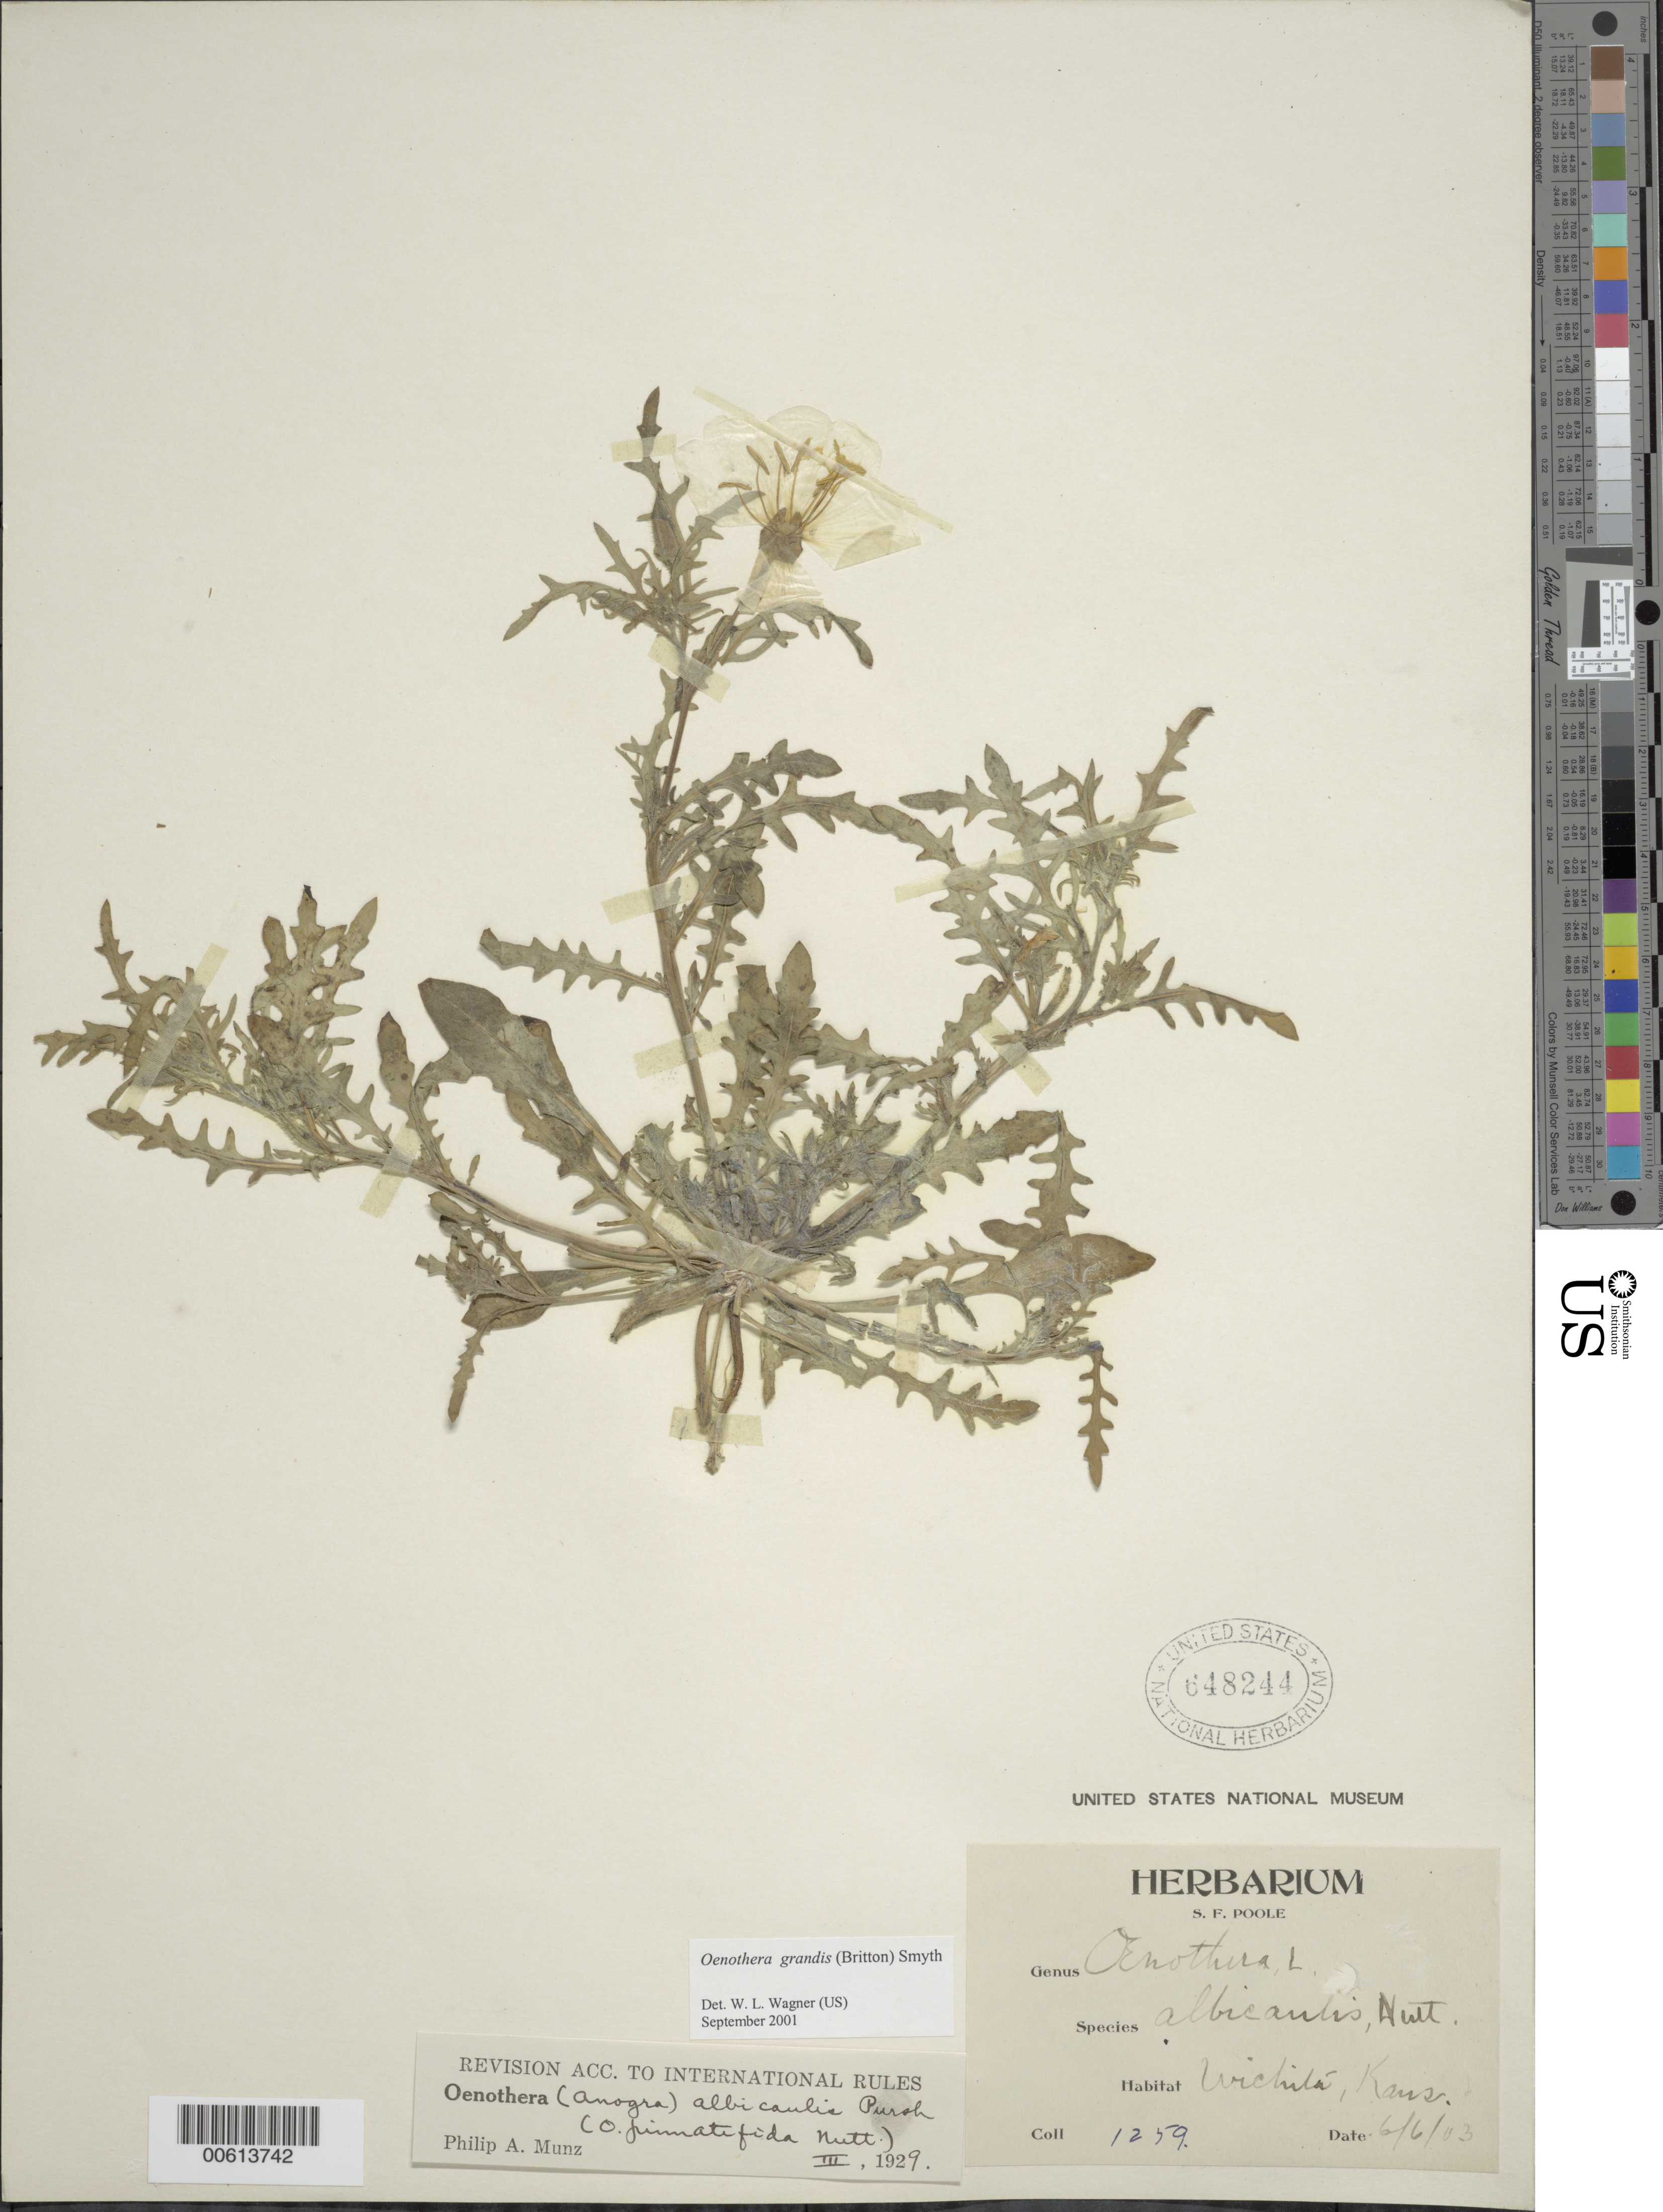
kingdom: Plantae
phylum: Tracheophyta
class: Magnoliopsida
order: Myrtales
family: Onagraceae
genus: Oenothera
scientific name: Oenothera grandis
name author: (Britton) Smyth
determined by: Wagner, W. L., (BOT), Smithsonian Institution - National Museum of Natural History (UNITED STATES)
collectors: S. F. Poole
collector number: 1259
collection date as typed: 06 Jun 1903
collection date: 1903-06-06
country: United States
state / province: Kansas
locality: Wichita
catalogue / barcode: US 648244